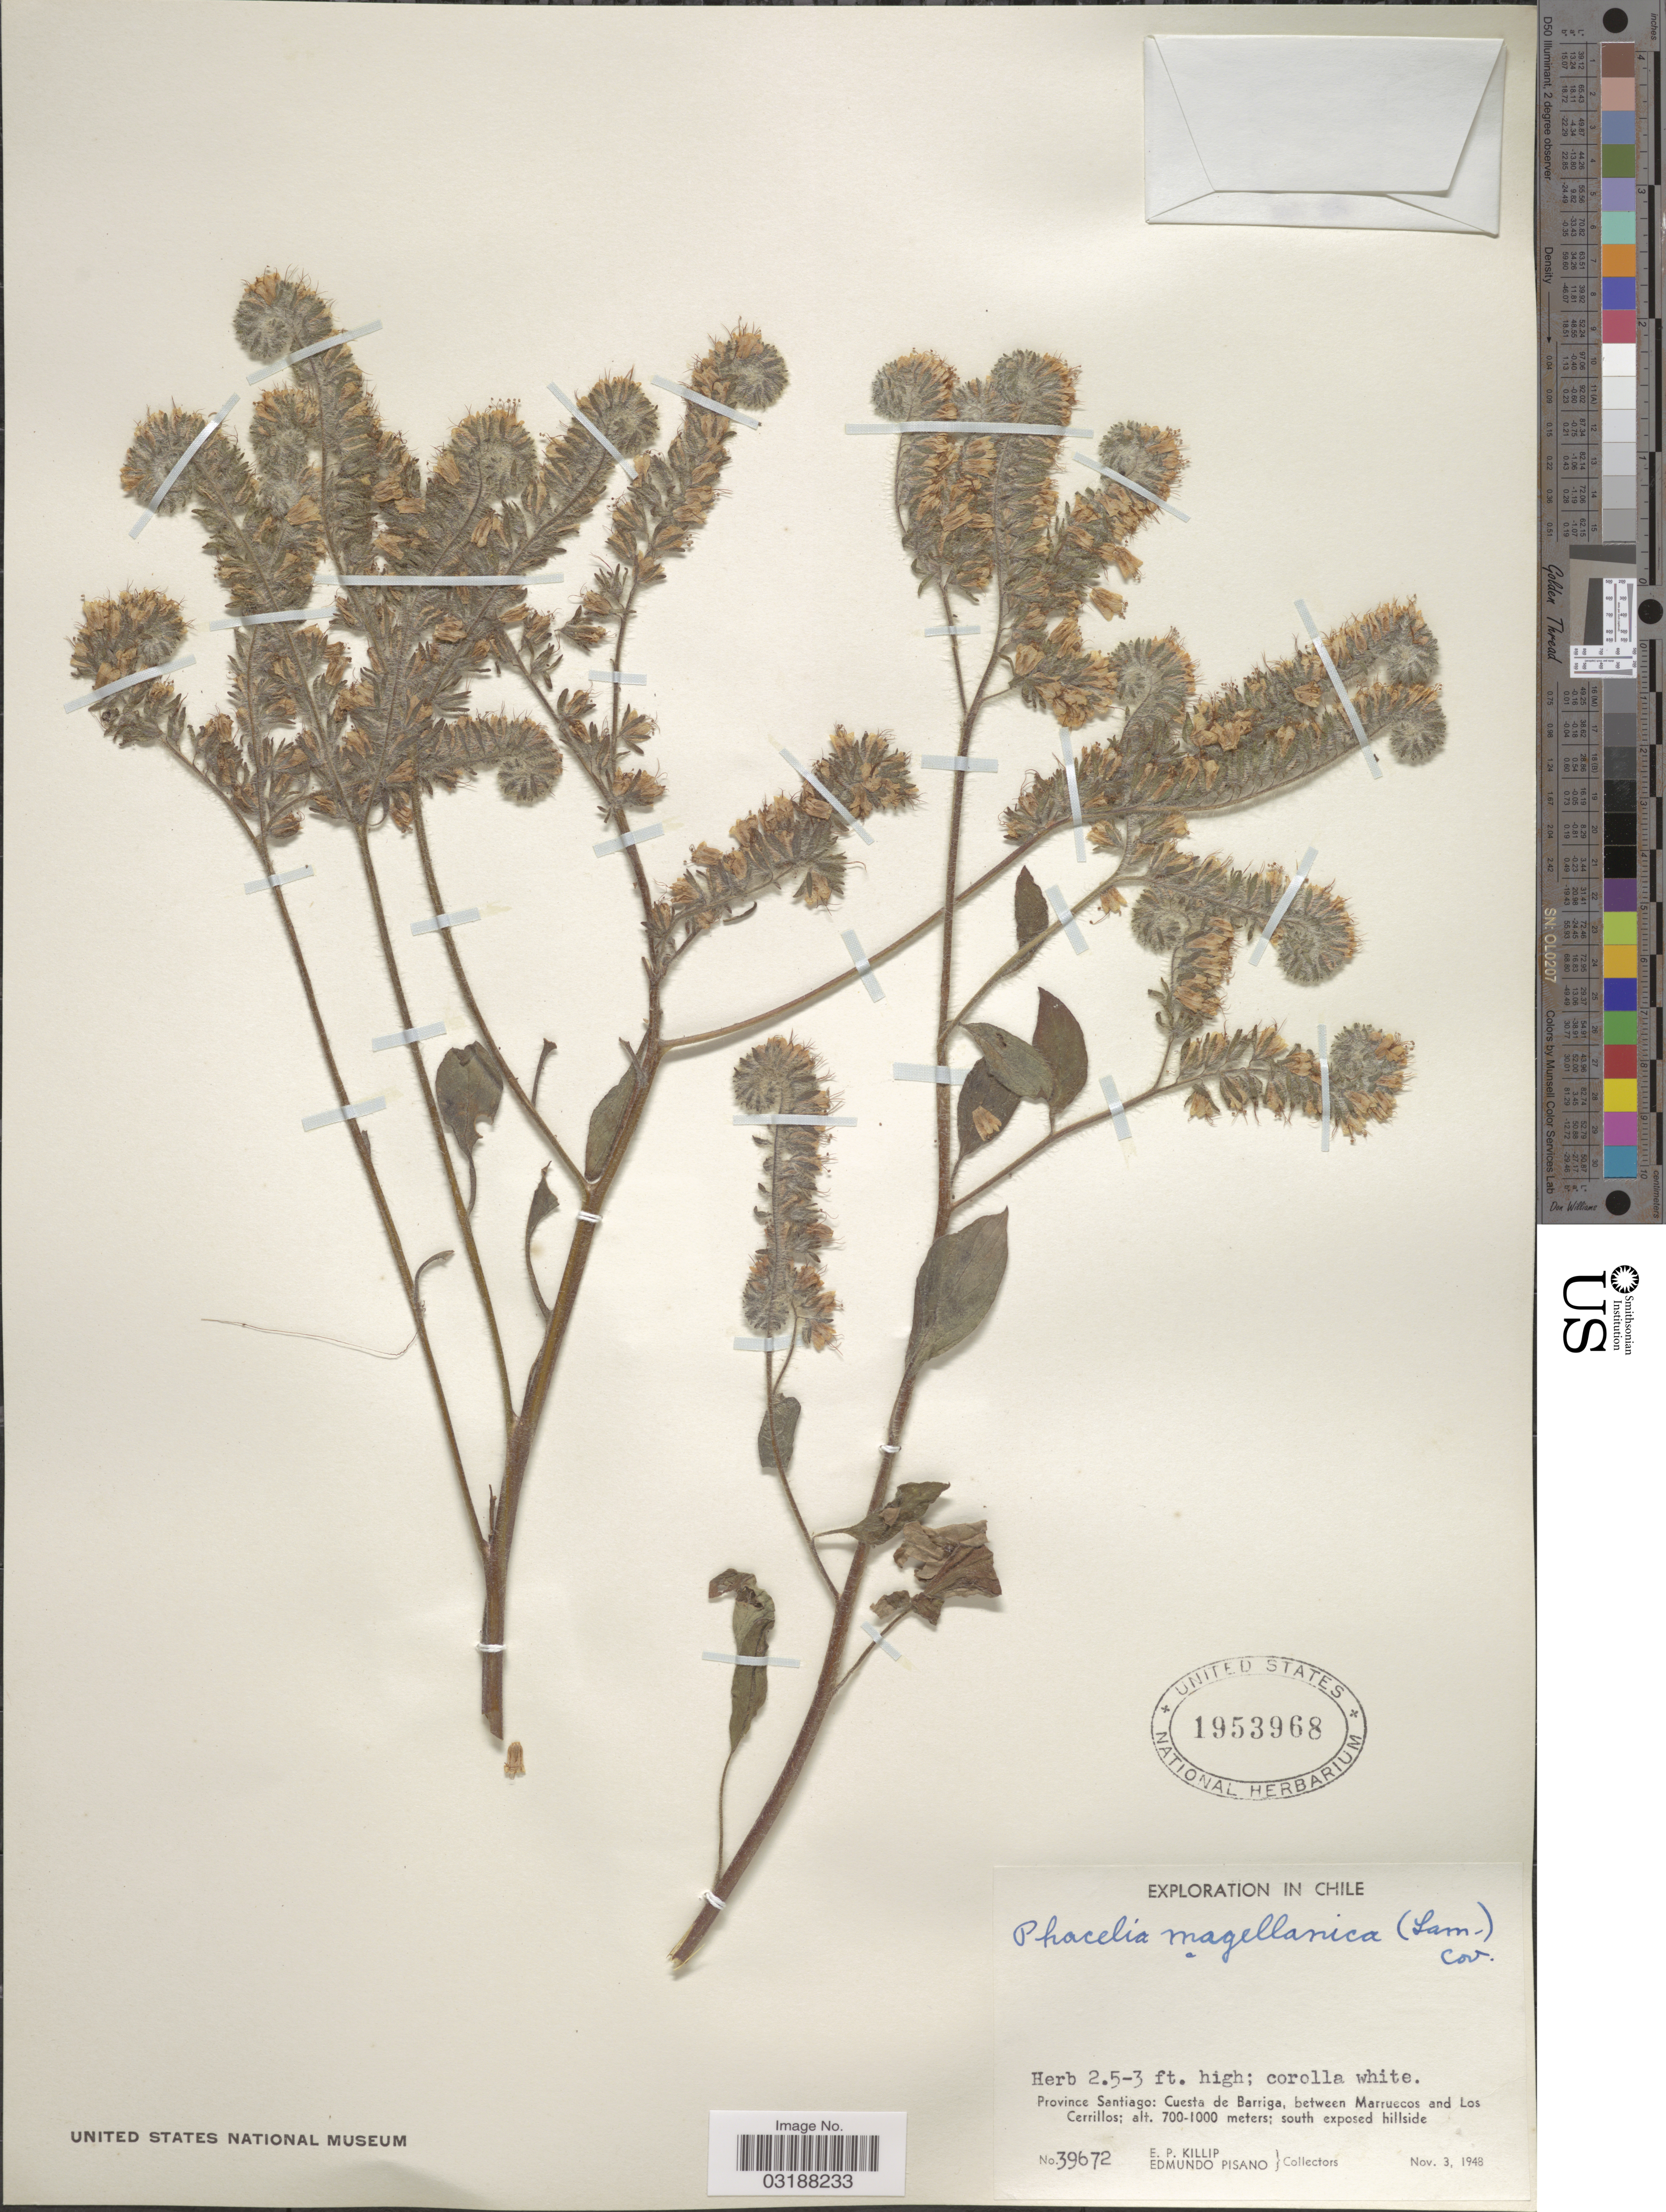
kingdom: Plantae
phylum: Tracheophyta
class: Magnoliopsida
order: Boraginales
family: Hydrophyllaceae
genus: Phacelia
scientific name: Phacelia magellanica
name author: (Lam.) Coville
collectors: E. P. Killip & E. Pisano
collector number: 39672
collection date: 1948-11-03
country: Chile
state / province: Región Metropolitana (RM)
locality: Province Santiago: Cuesta de Barriga, between Marruecos and Los Cerrillos.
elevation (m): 700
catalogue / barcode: US 1953968